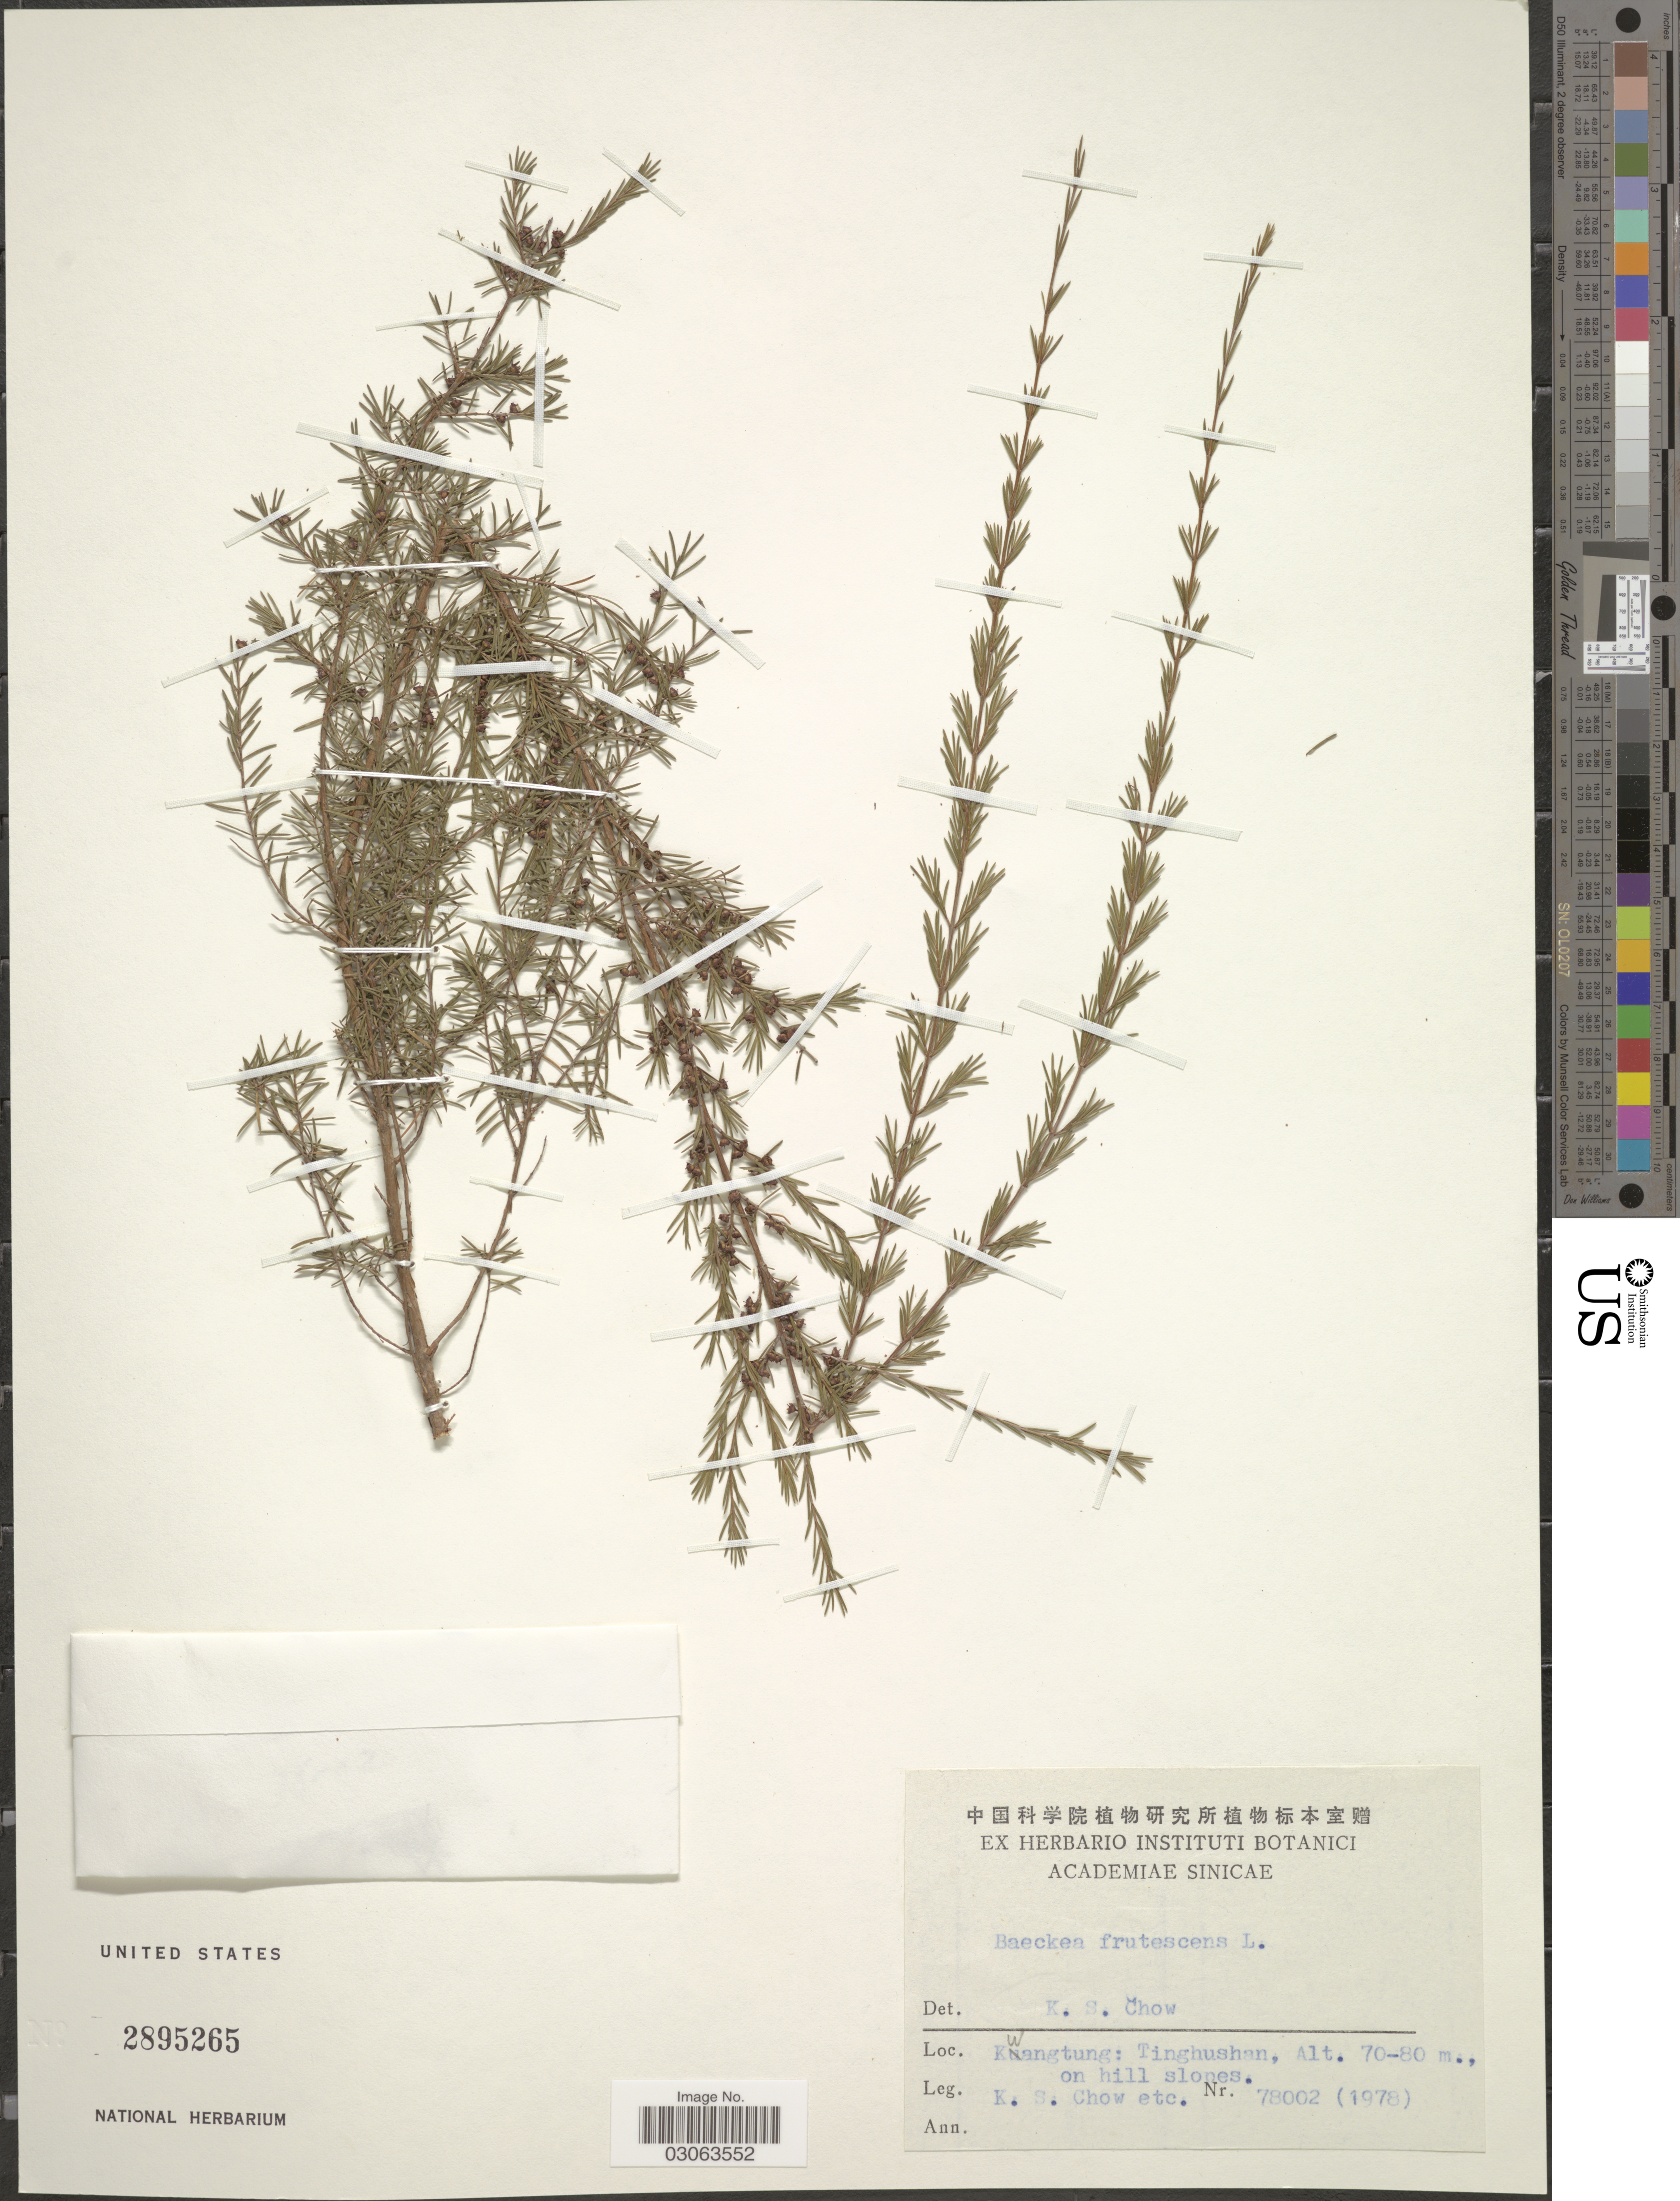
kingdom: Plantae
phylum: Tracheophyta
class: Magnoliopsida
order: Myrtales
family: Myrtaceae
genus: Baeckea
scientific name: Baeckea frutescens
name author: L.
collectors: K. S. Chow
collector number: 78002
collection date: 1978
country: China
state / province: Guangdong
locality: Kwangtung: Tinghushan.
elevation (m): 70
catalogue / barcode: US 2895265